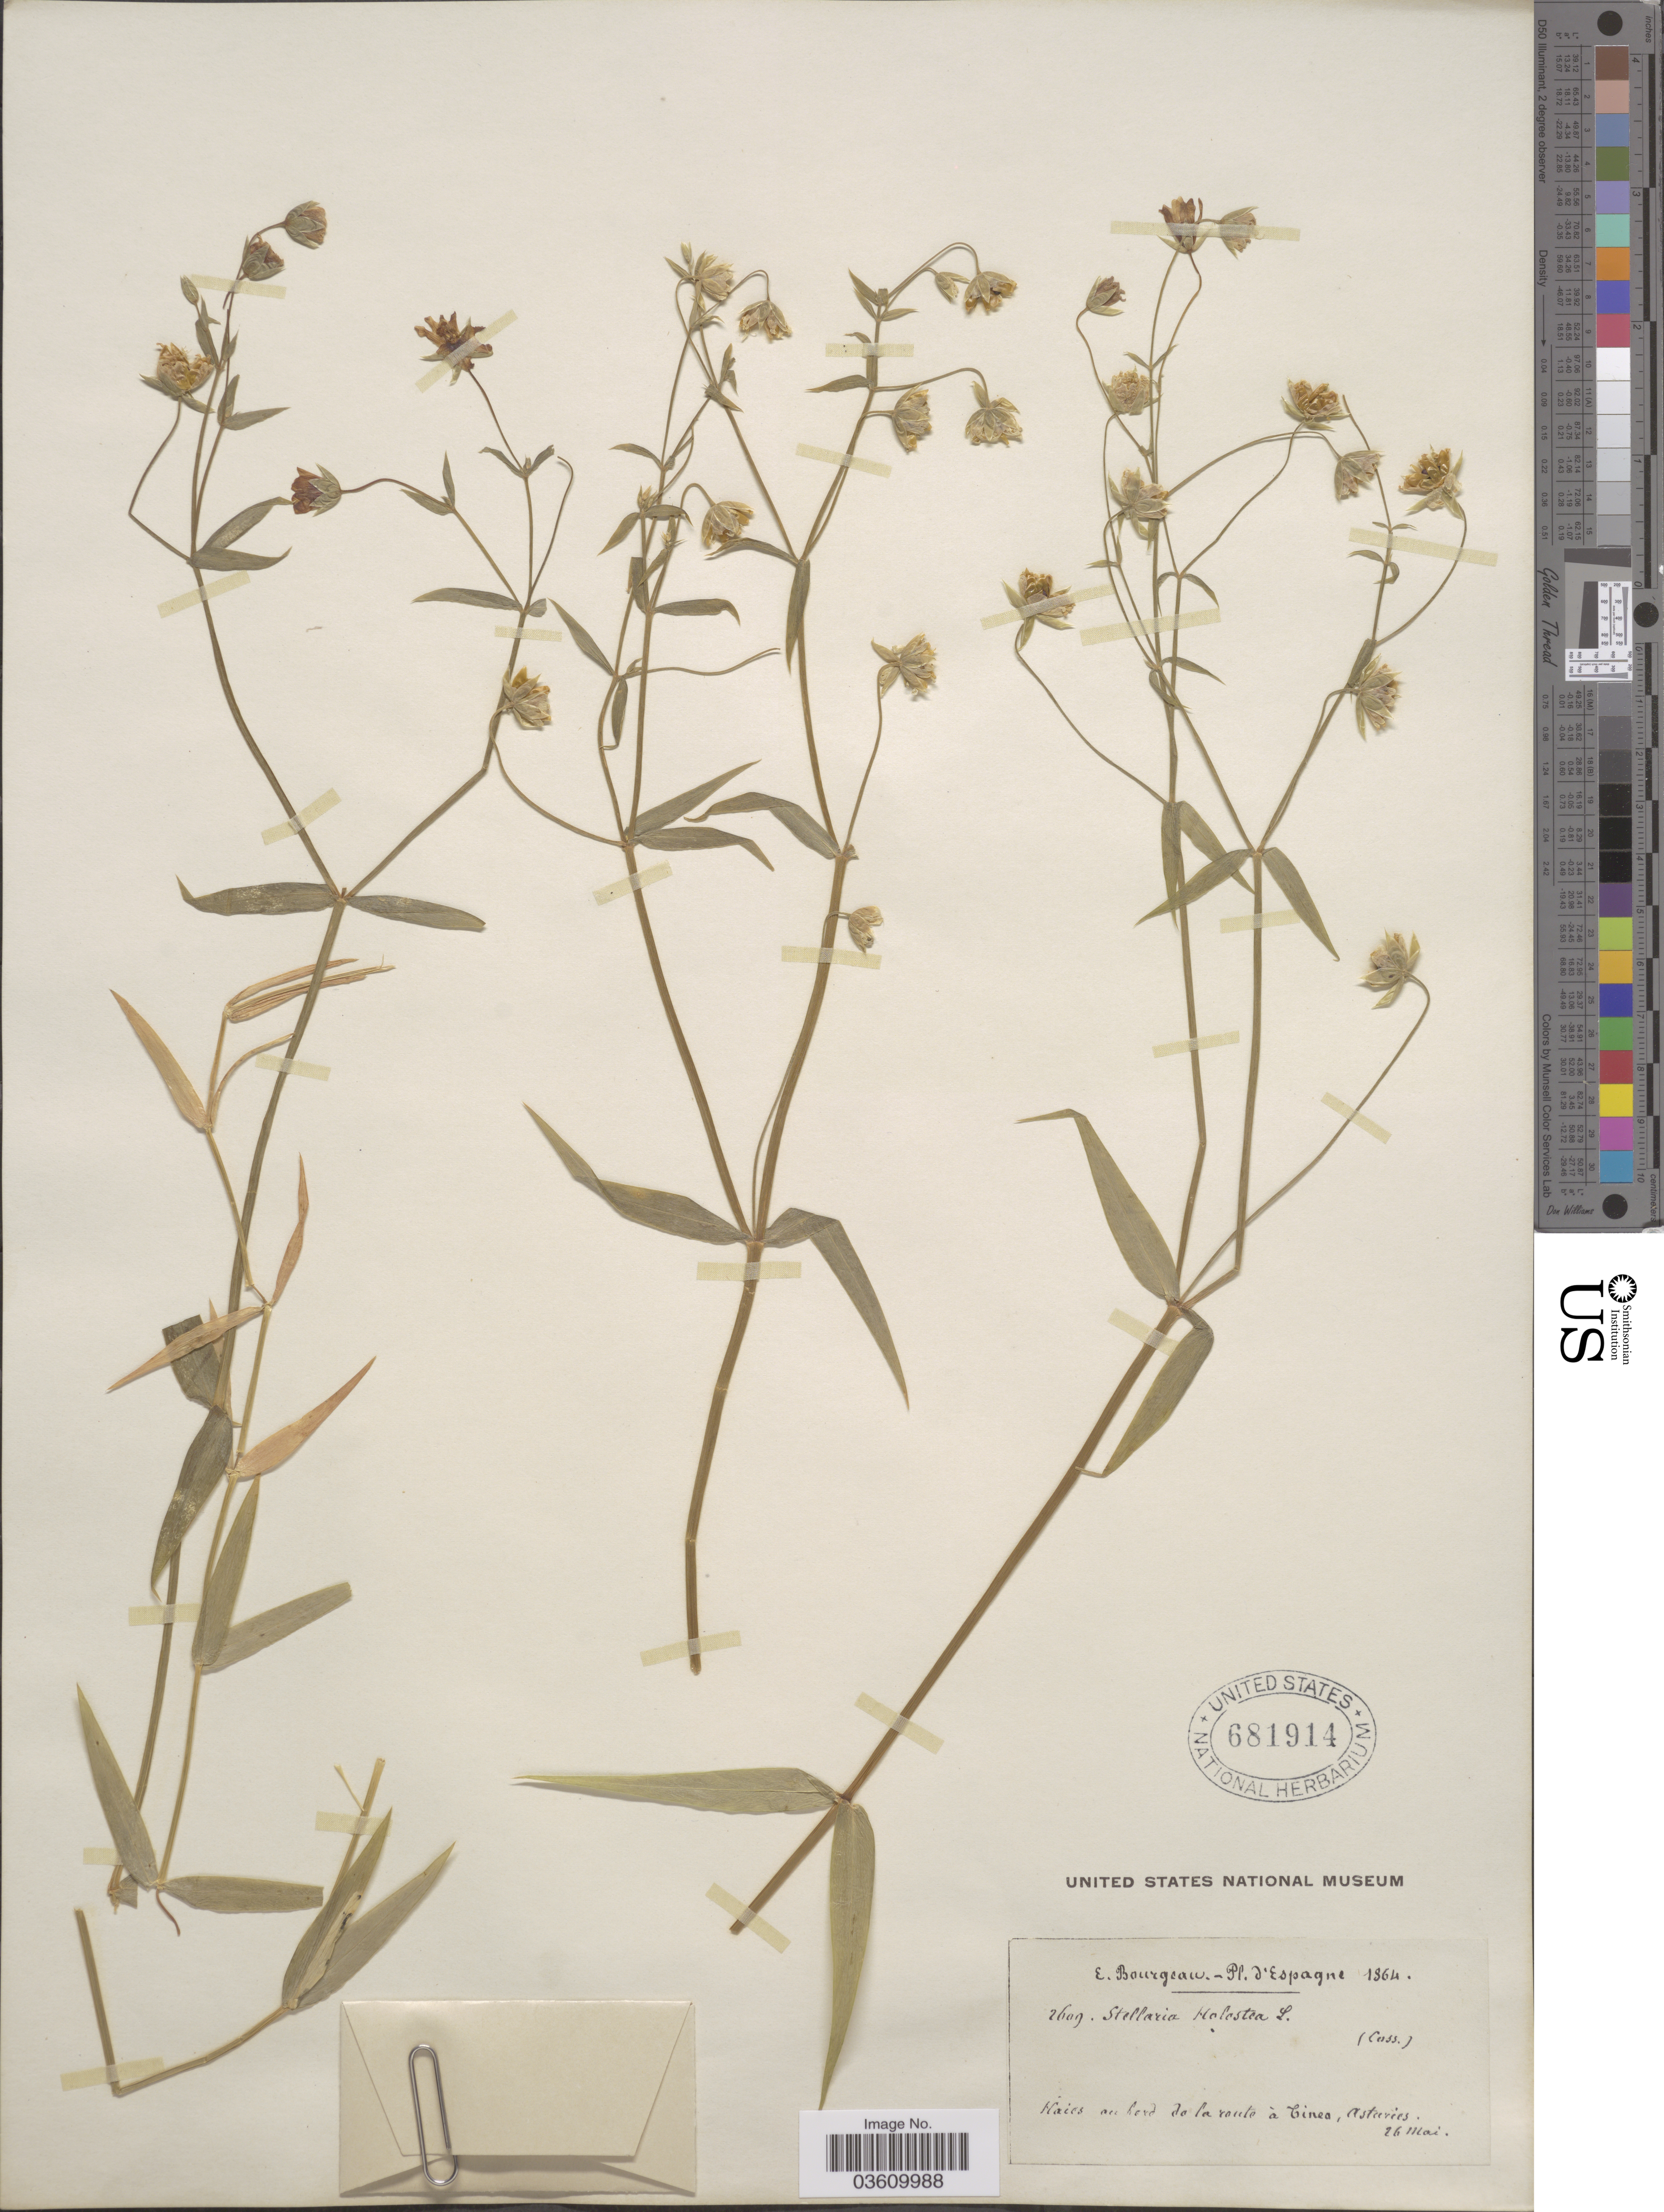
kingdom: Plantae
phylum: Tracheophyta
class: Magnoliopsida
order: Caryophyllales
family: Caryophyllaceae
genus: Rabelera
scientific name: Rabelera holostea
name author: (L.) M.T. Sharples & E.A. Tripp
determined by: U.S. National Herbarium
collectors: E. Bourgeau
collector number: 2609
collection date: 1864-05-26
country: Spain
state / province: Principado de Asturias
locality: Haies au bord de la route à Tineo, Asturies.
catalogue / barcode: US 681914